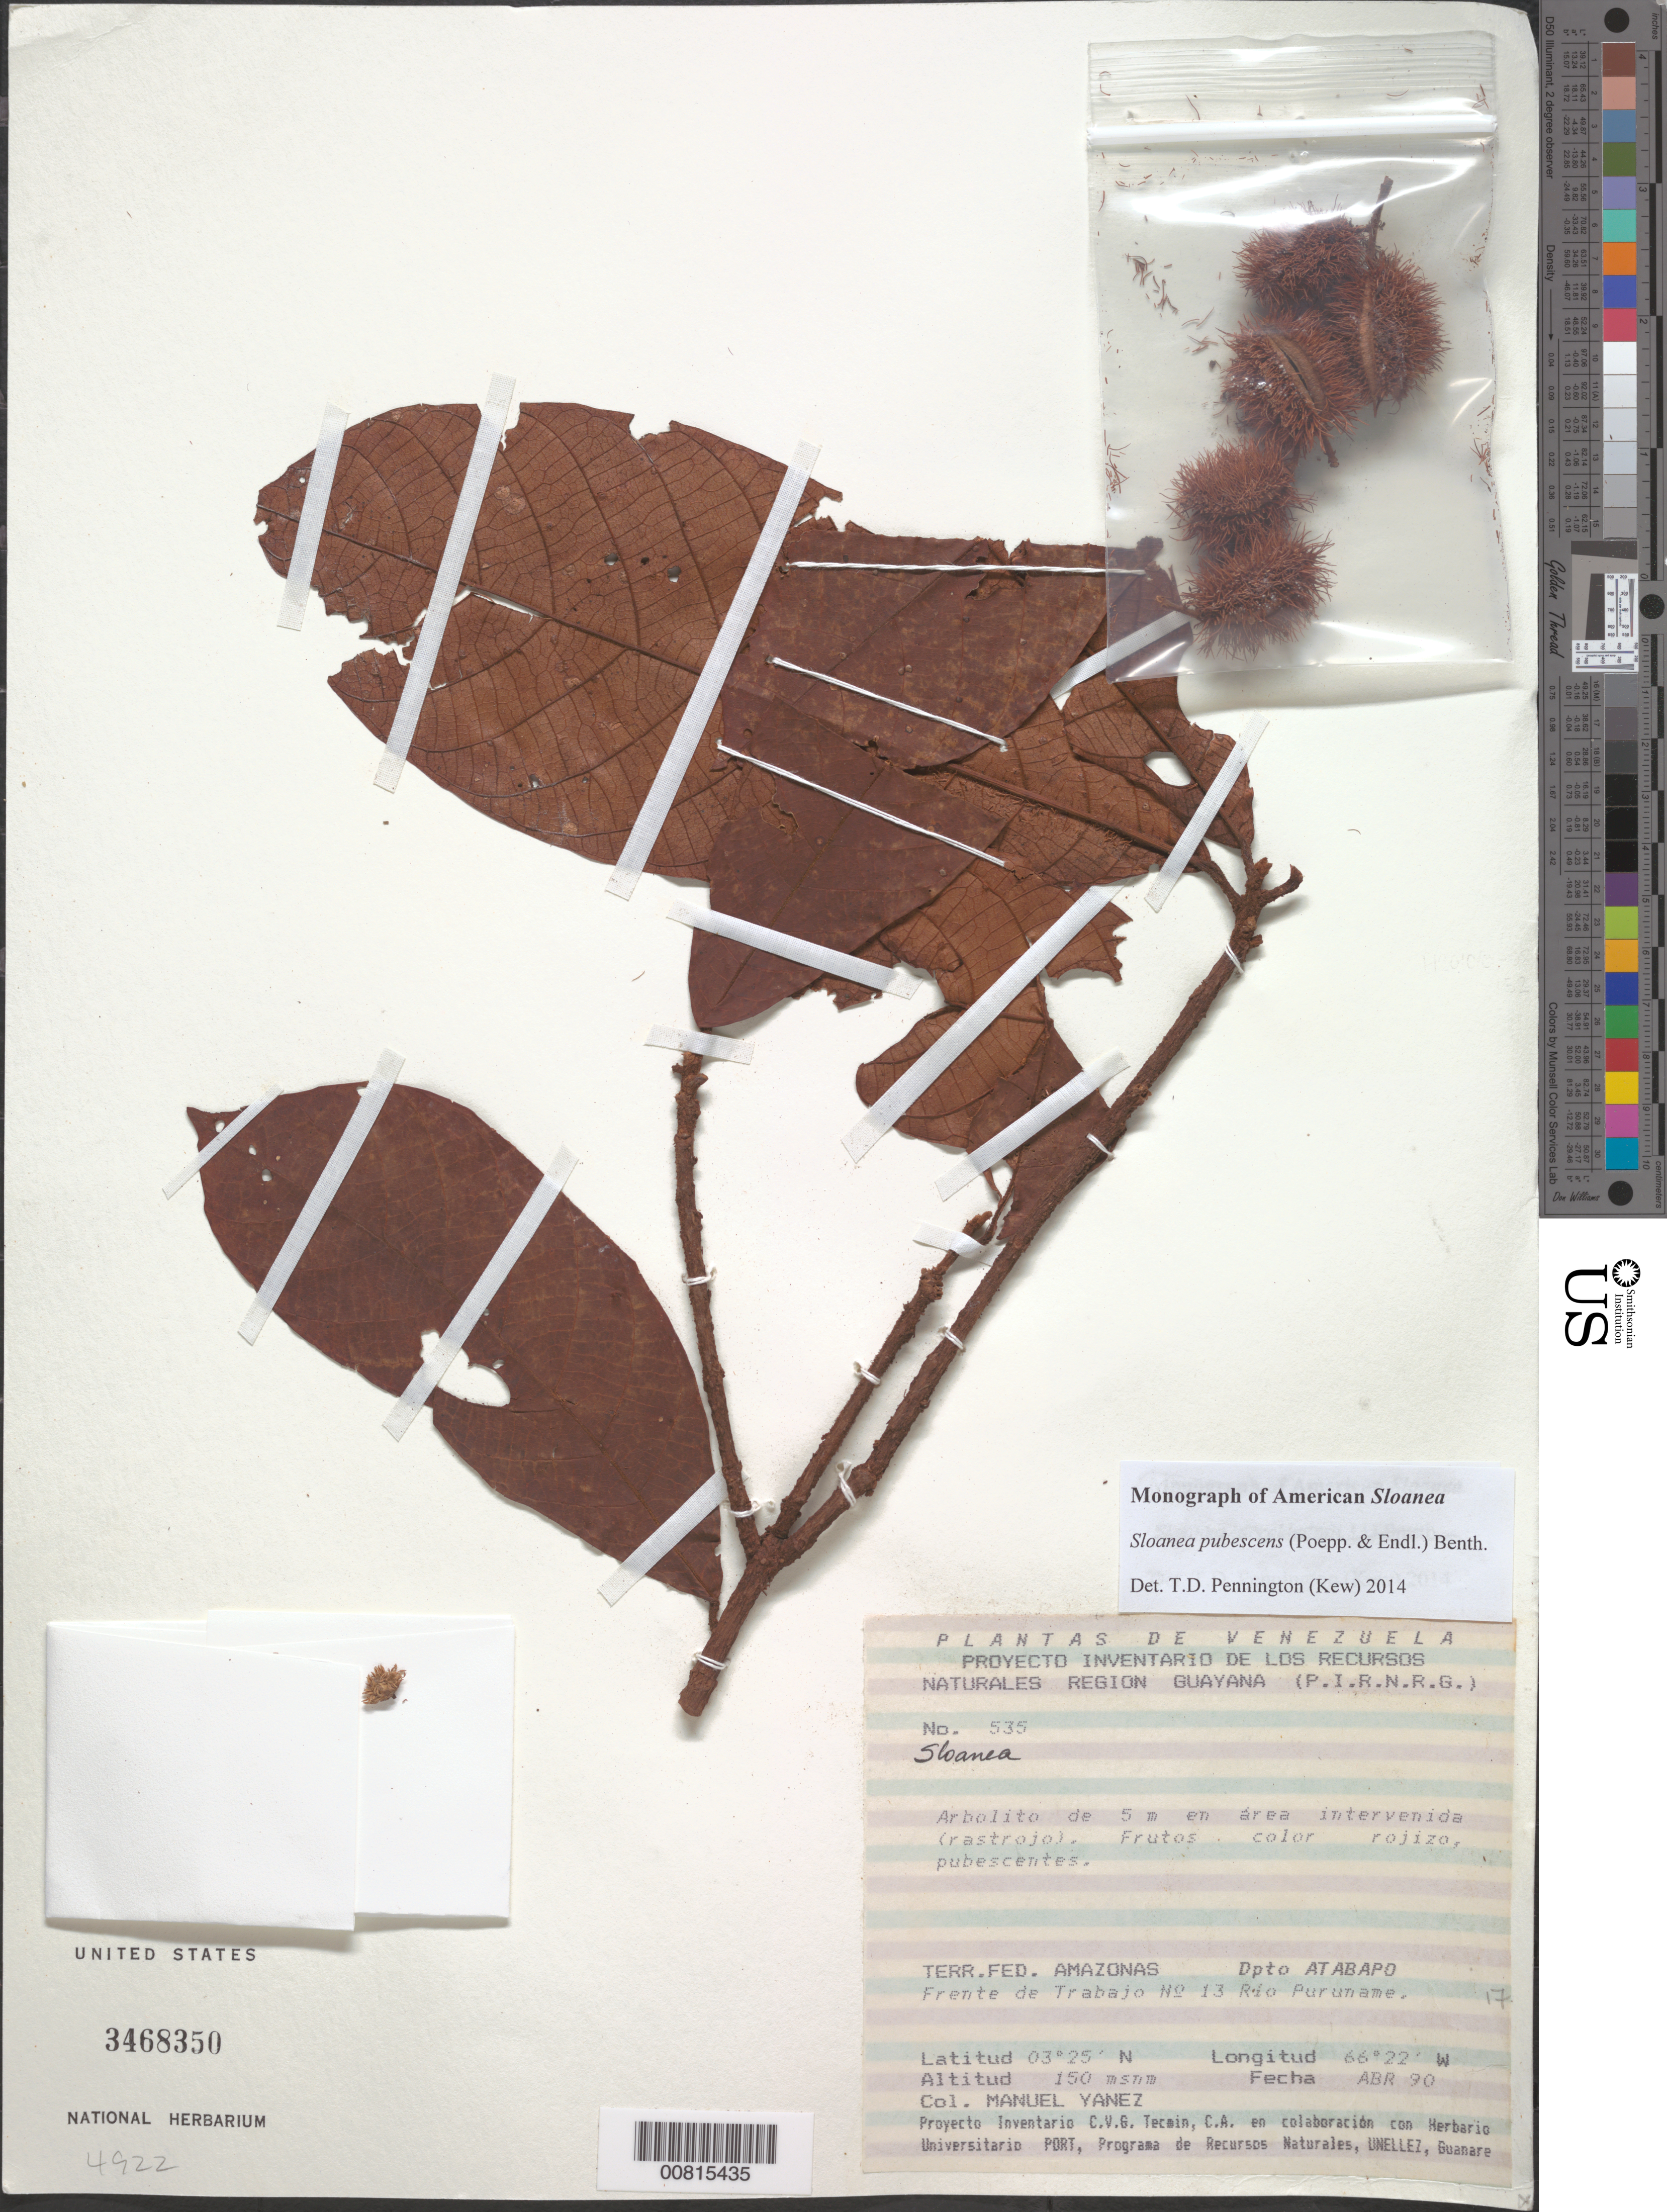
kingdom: Plantae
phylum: Tracheophyta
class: Magnoliopsida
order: Oxalidales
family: Elaeocarpaceae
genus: Sloanea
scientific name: Sloanea pubescens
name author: (Poepp. & Endl.) Benth.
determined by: Pennington, T. D., (K)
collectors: M. Yanez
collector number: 535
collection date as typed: Apr-90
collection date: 1990-04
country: Venezuela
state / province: Amazonas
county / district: Atabapo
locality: Río Puruname, frente de Trabajo No. 13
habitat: Area intervenida (rastrojo)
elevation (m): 150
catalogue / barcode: US 3468350